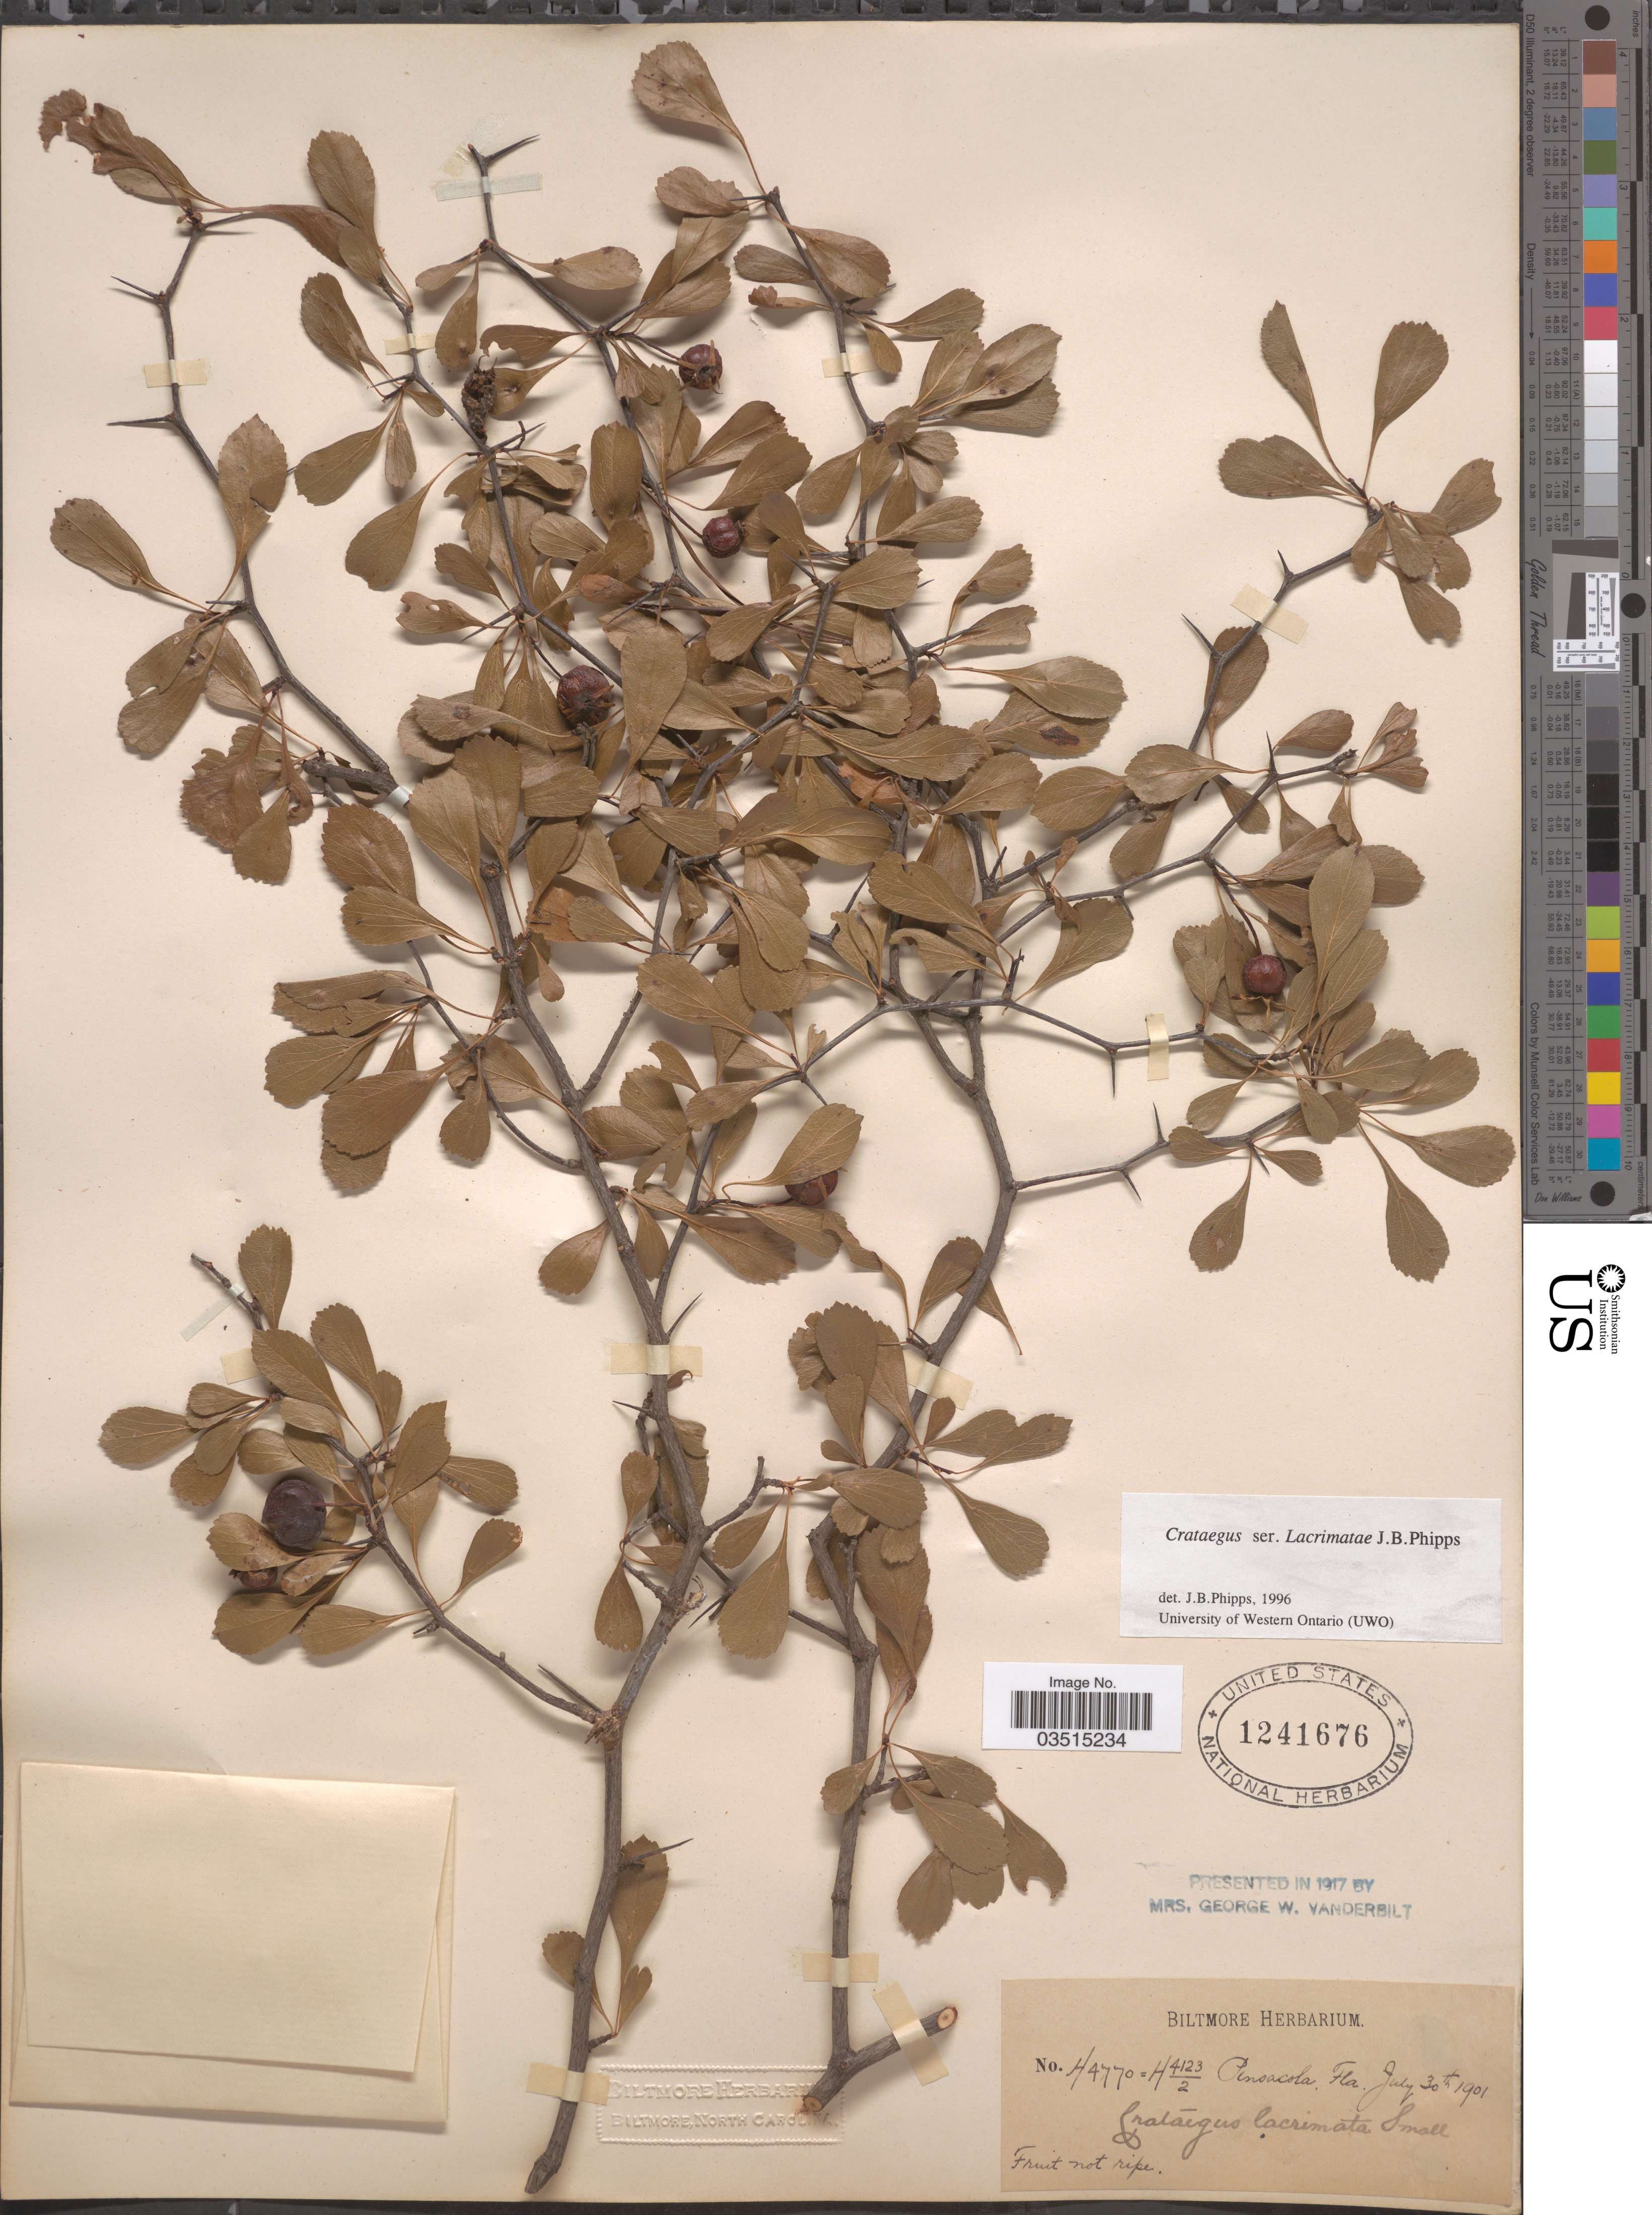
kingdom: Plantae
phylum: Tracheophyta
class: Magnoliopsida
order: Rosales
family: Rosaceae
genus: Crataegus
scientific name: Crataegus lacrimata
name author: Small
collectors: ex herb. Biltmore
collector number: H4770 = H4123/2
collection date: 1901-07-30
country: United States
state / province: Florida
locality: Pensacola.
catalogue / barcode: US 1241676